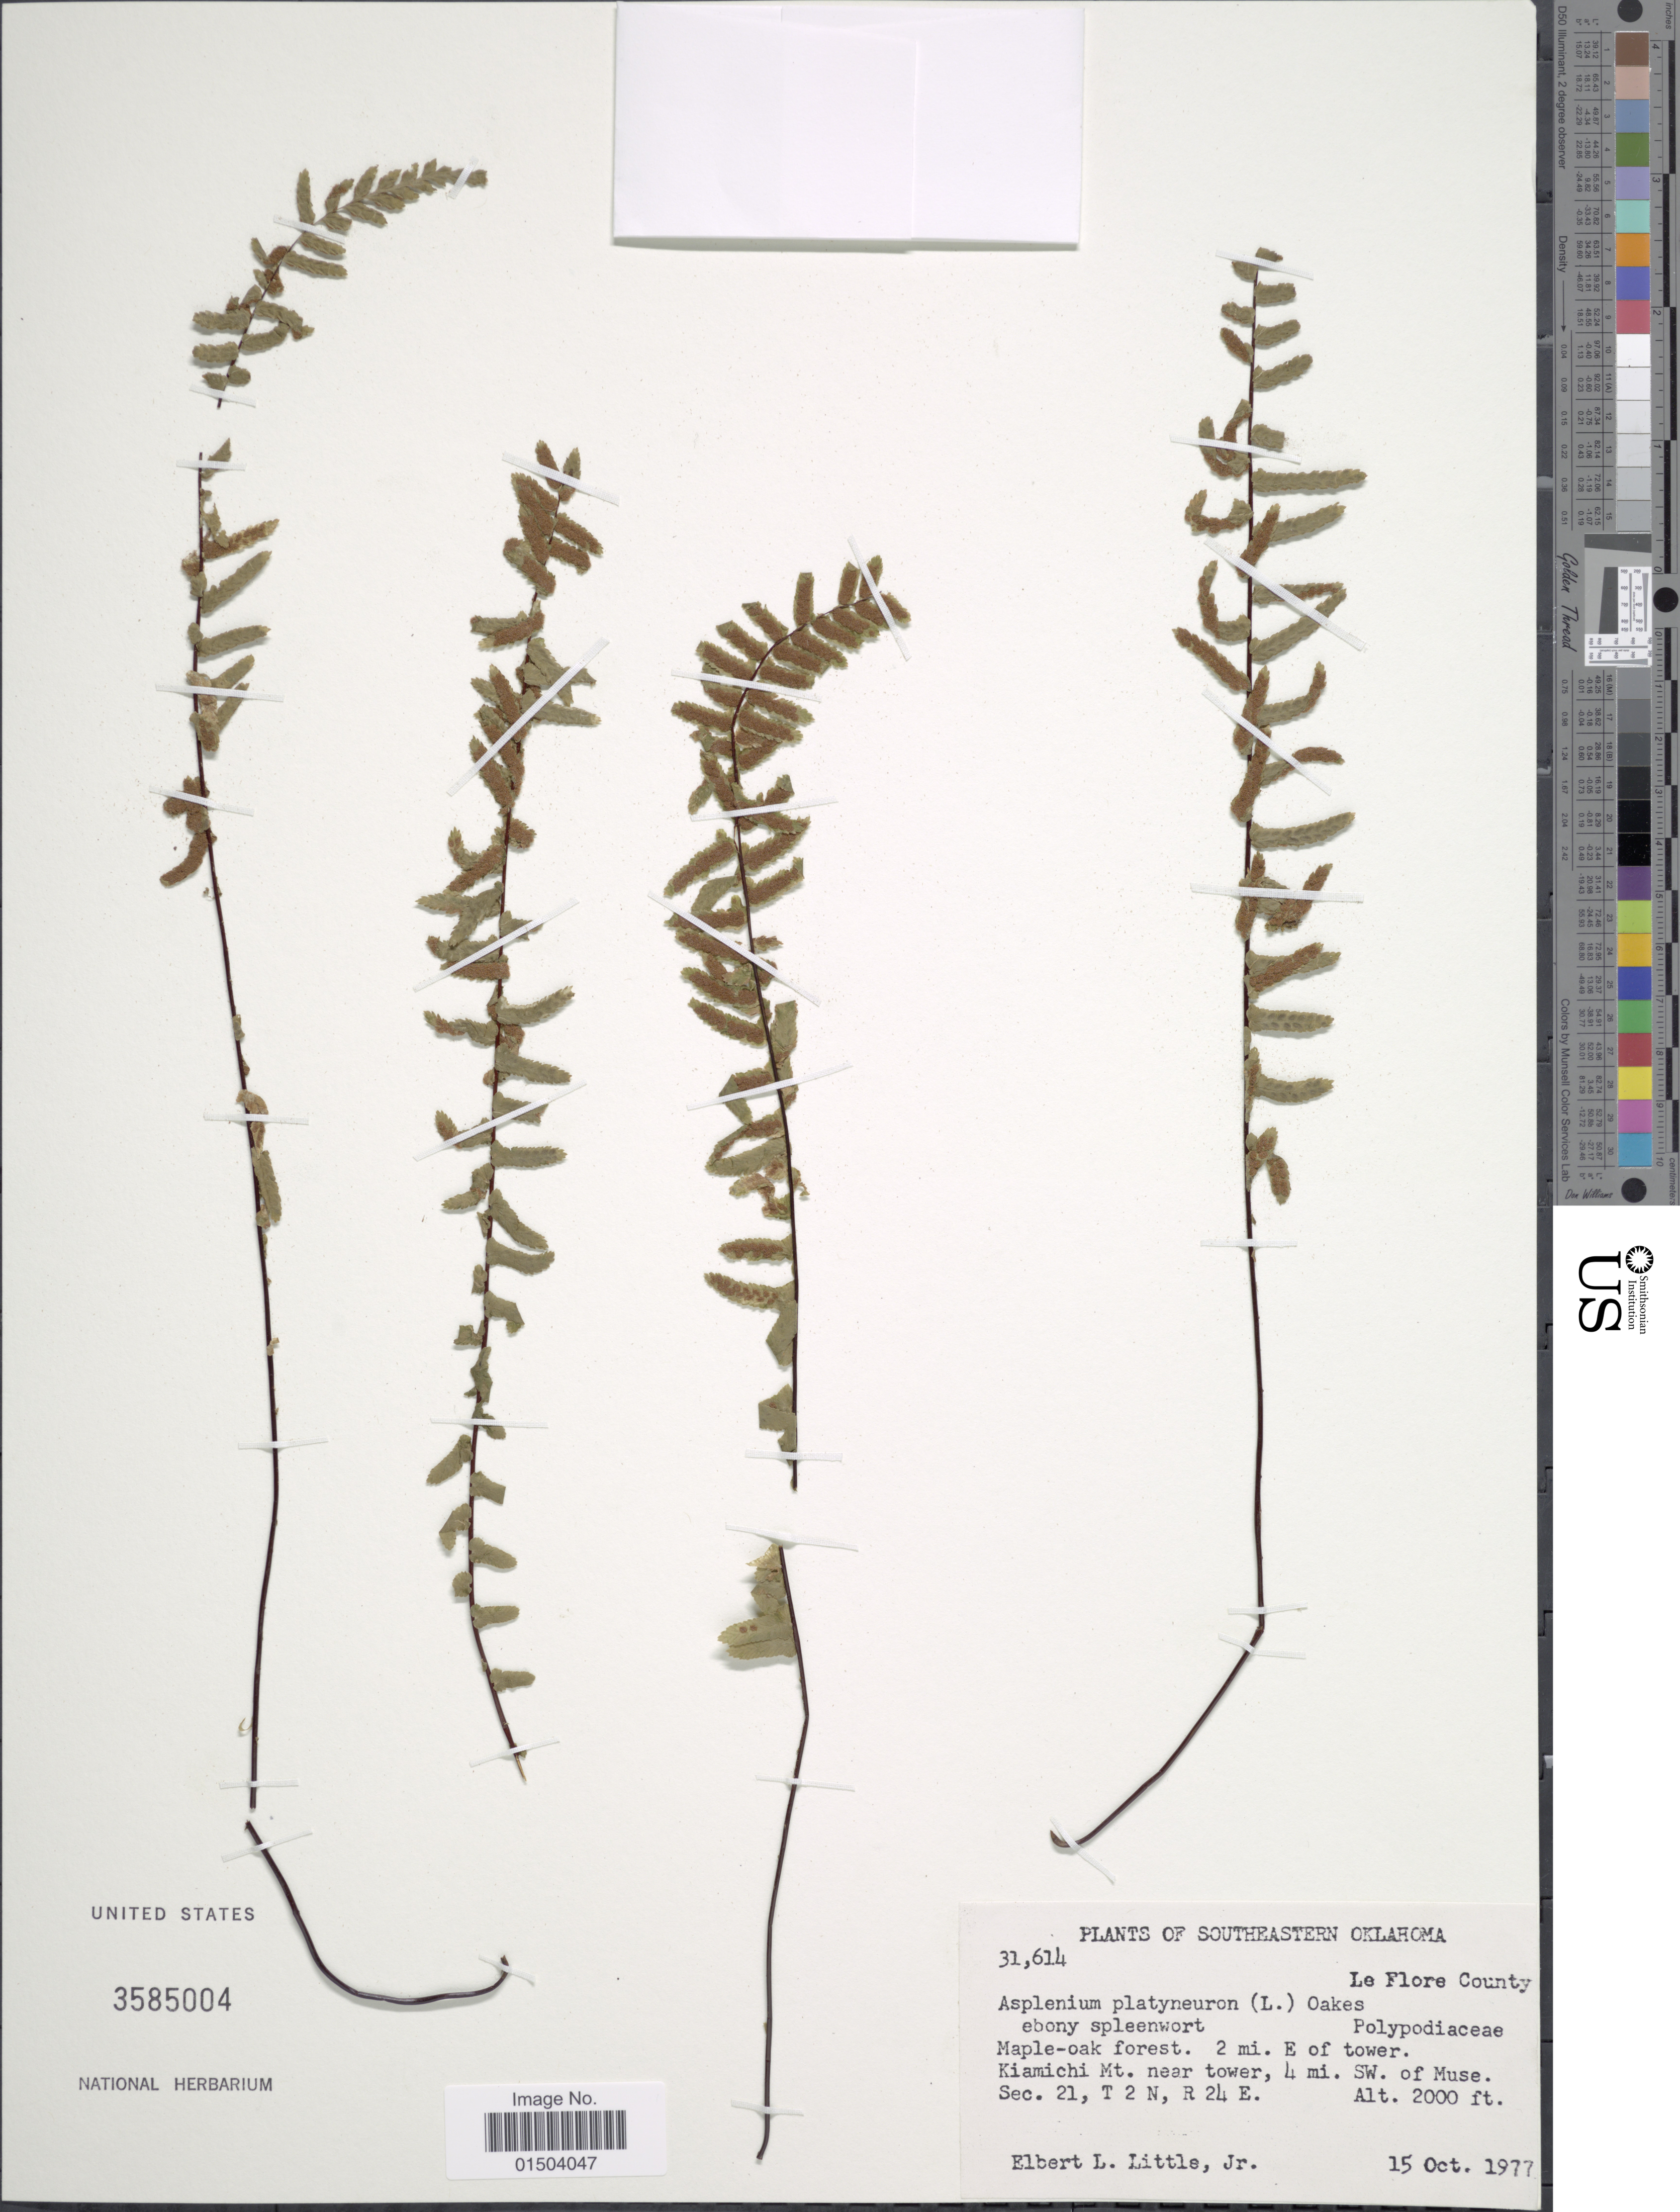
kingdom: Plantae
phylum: Tracheophyta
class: Polypodiopsida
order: Polypodiales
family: Aspleniaceae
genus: Asplenium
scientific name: Asplenium platyneuron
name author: (L.) Britton, Stearns & Poggenb.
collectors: E. L. Little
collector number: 31614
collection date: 1977-10-15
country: United States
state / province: Oklahoma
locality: Southeastern Oklahoma. Le Flore County. Maple-oak forest. 2 mi. E of tower. Kiamichi Mt. near tower, 4 mi. SW. of Muse. Sec. 21, T 2 N, R 24 E.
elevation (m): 610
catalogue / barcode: US 3585004